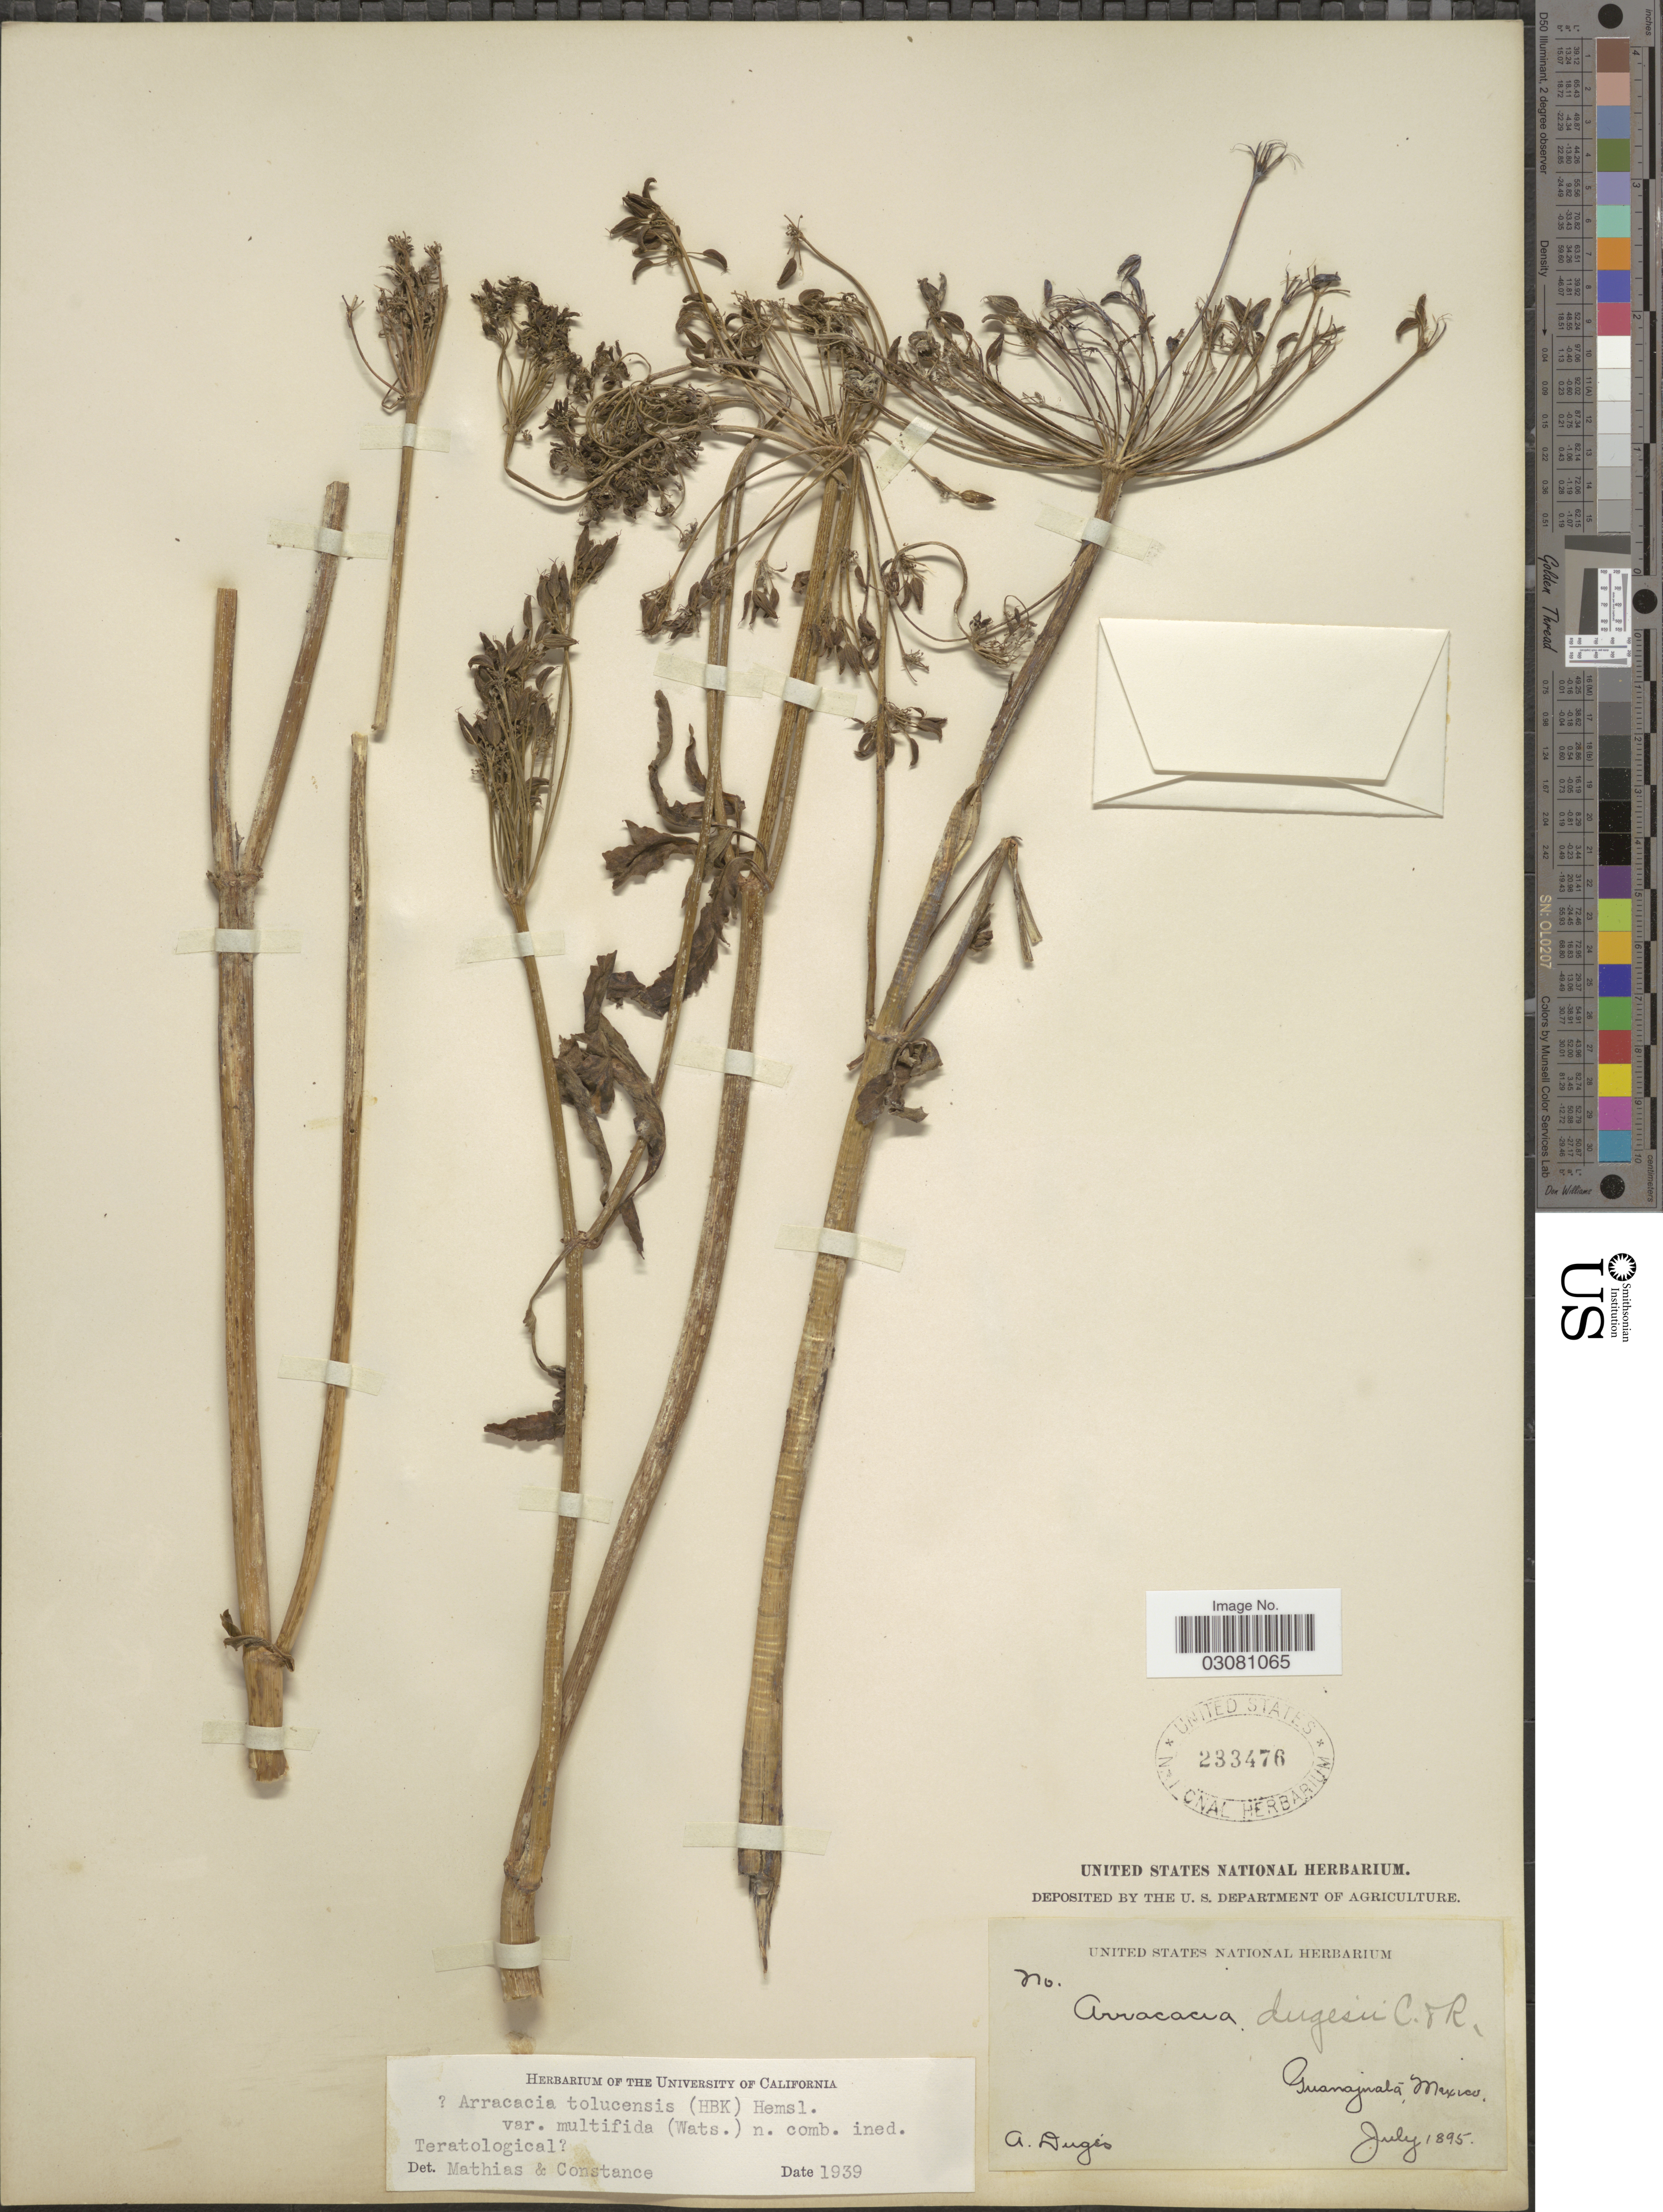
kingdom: Plantae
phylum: Tracheophyta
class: Magnoliopsida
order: Apiales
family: Apiaceae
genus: Arracacia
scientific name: Arracacia tolucensis var. multifida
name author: (S. Watson) Mathias & Constance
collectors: A. Duges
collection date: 1895-07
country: Mexico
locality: Guanajuata.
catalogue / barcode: US 233476